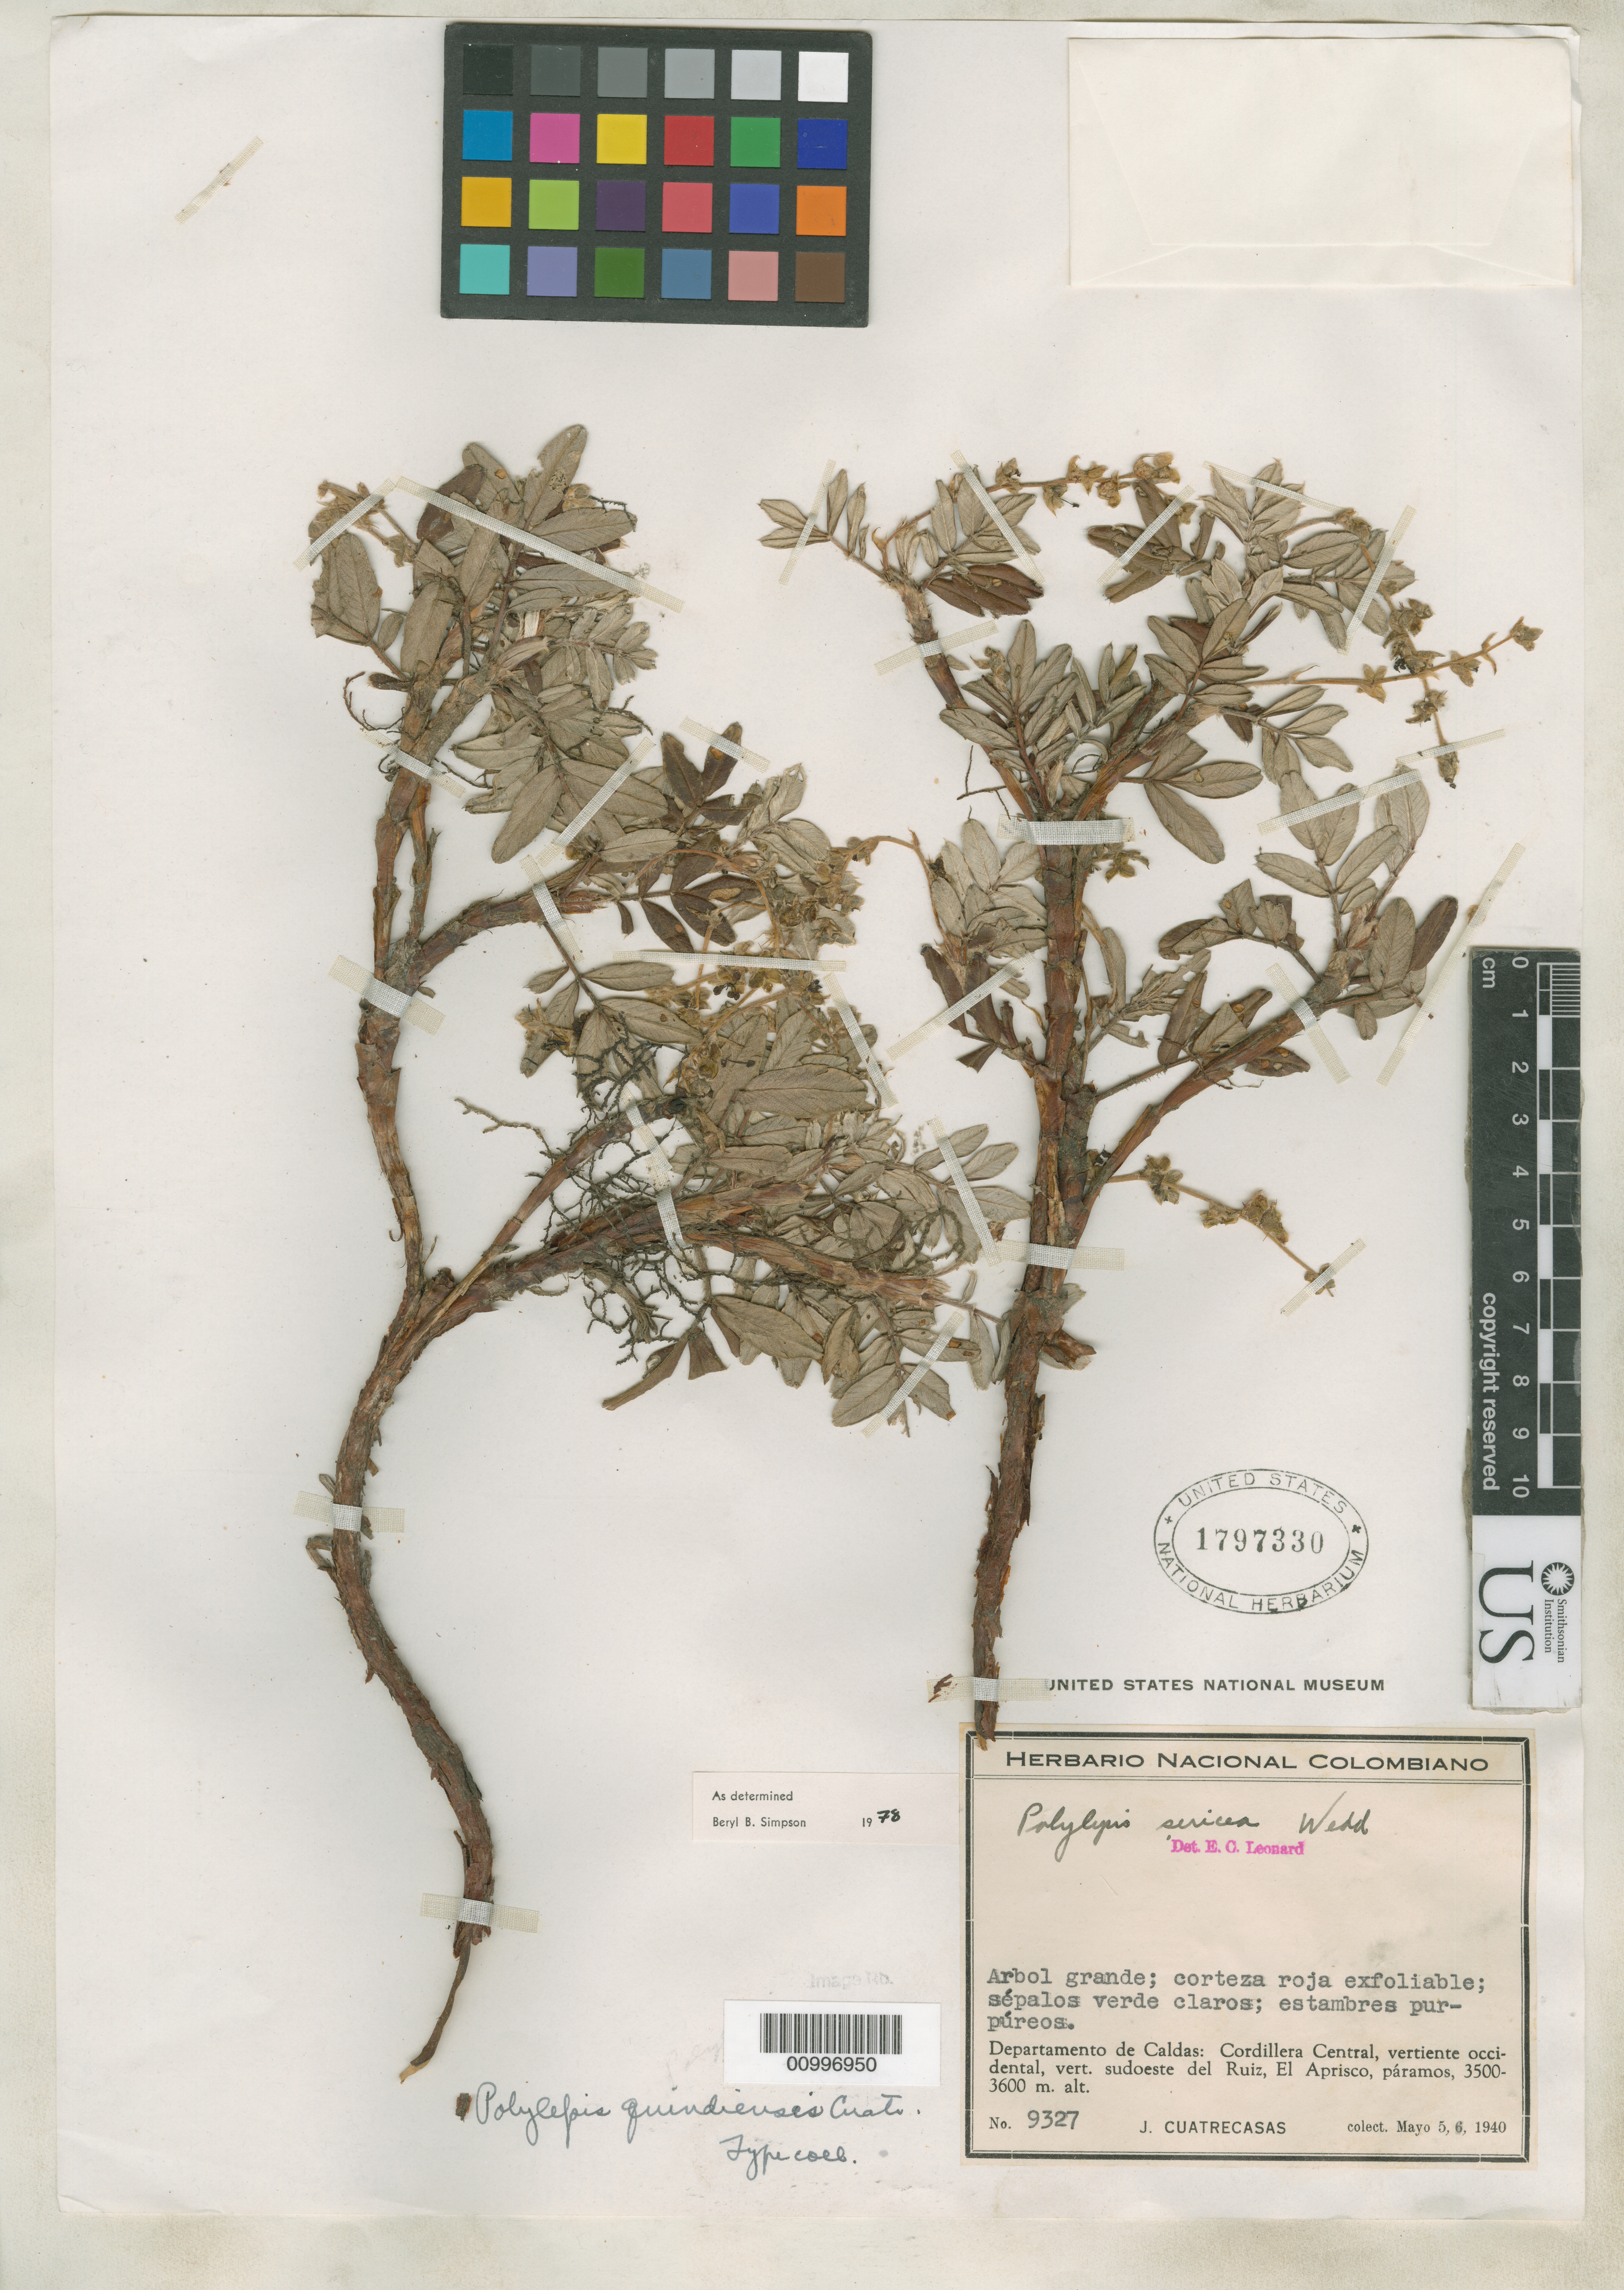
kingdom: Plantae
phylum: Tracheophyta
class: Magnoliopsida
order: Rosales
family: Rosaceae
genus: Polylepis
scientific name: Polylepis quindiensis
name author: Cuatrec.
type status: Isotype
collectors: J. Cuatrecasas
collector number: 9327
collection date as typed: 05 May 1940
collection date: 1940-05-05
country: Colombia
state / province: Caldas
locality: Cordillera Central, vertiente occidental, vert. sudoeste del Ruiz, El Aprisco.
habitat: Páramos.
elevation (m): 3500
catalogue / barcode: US 1797330